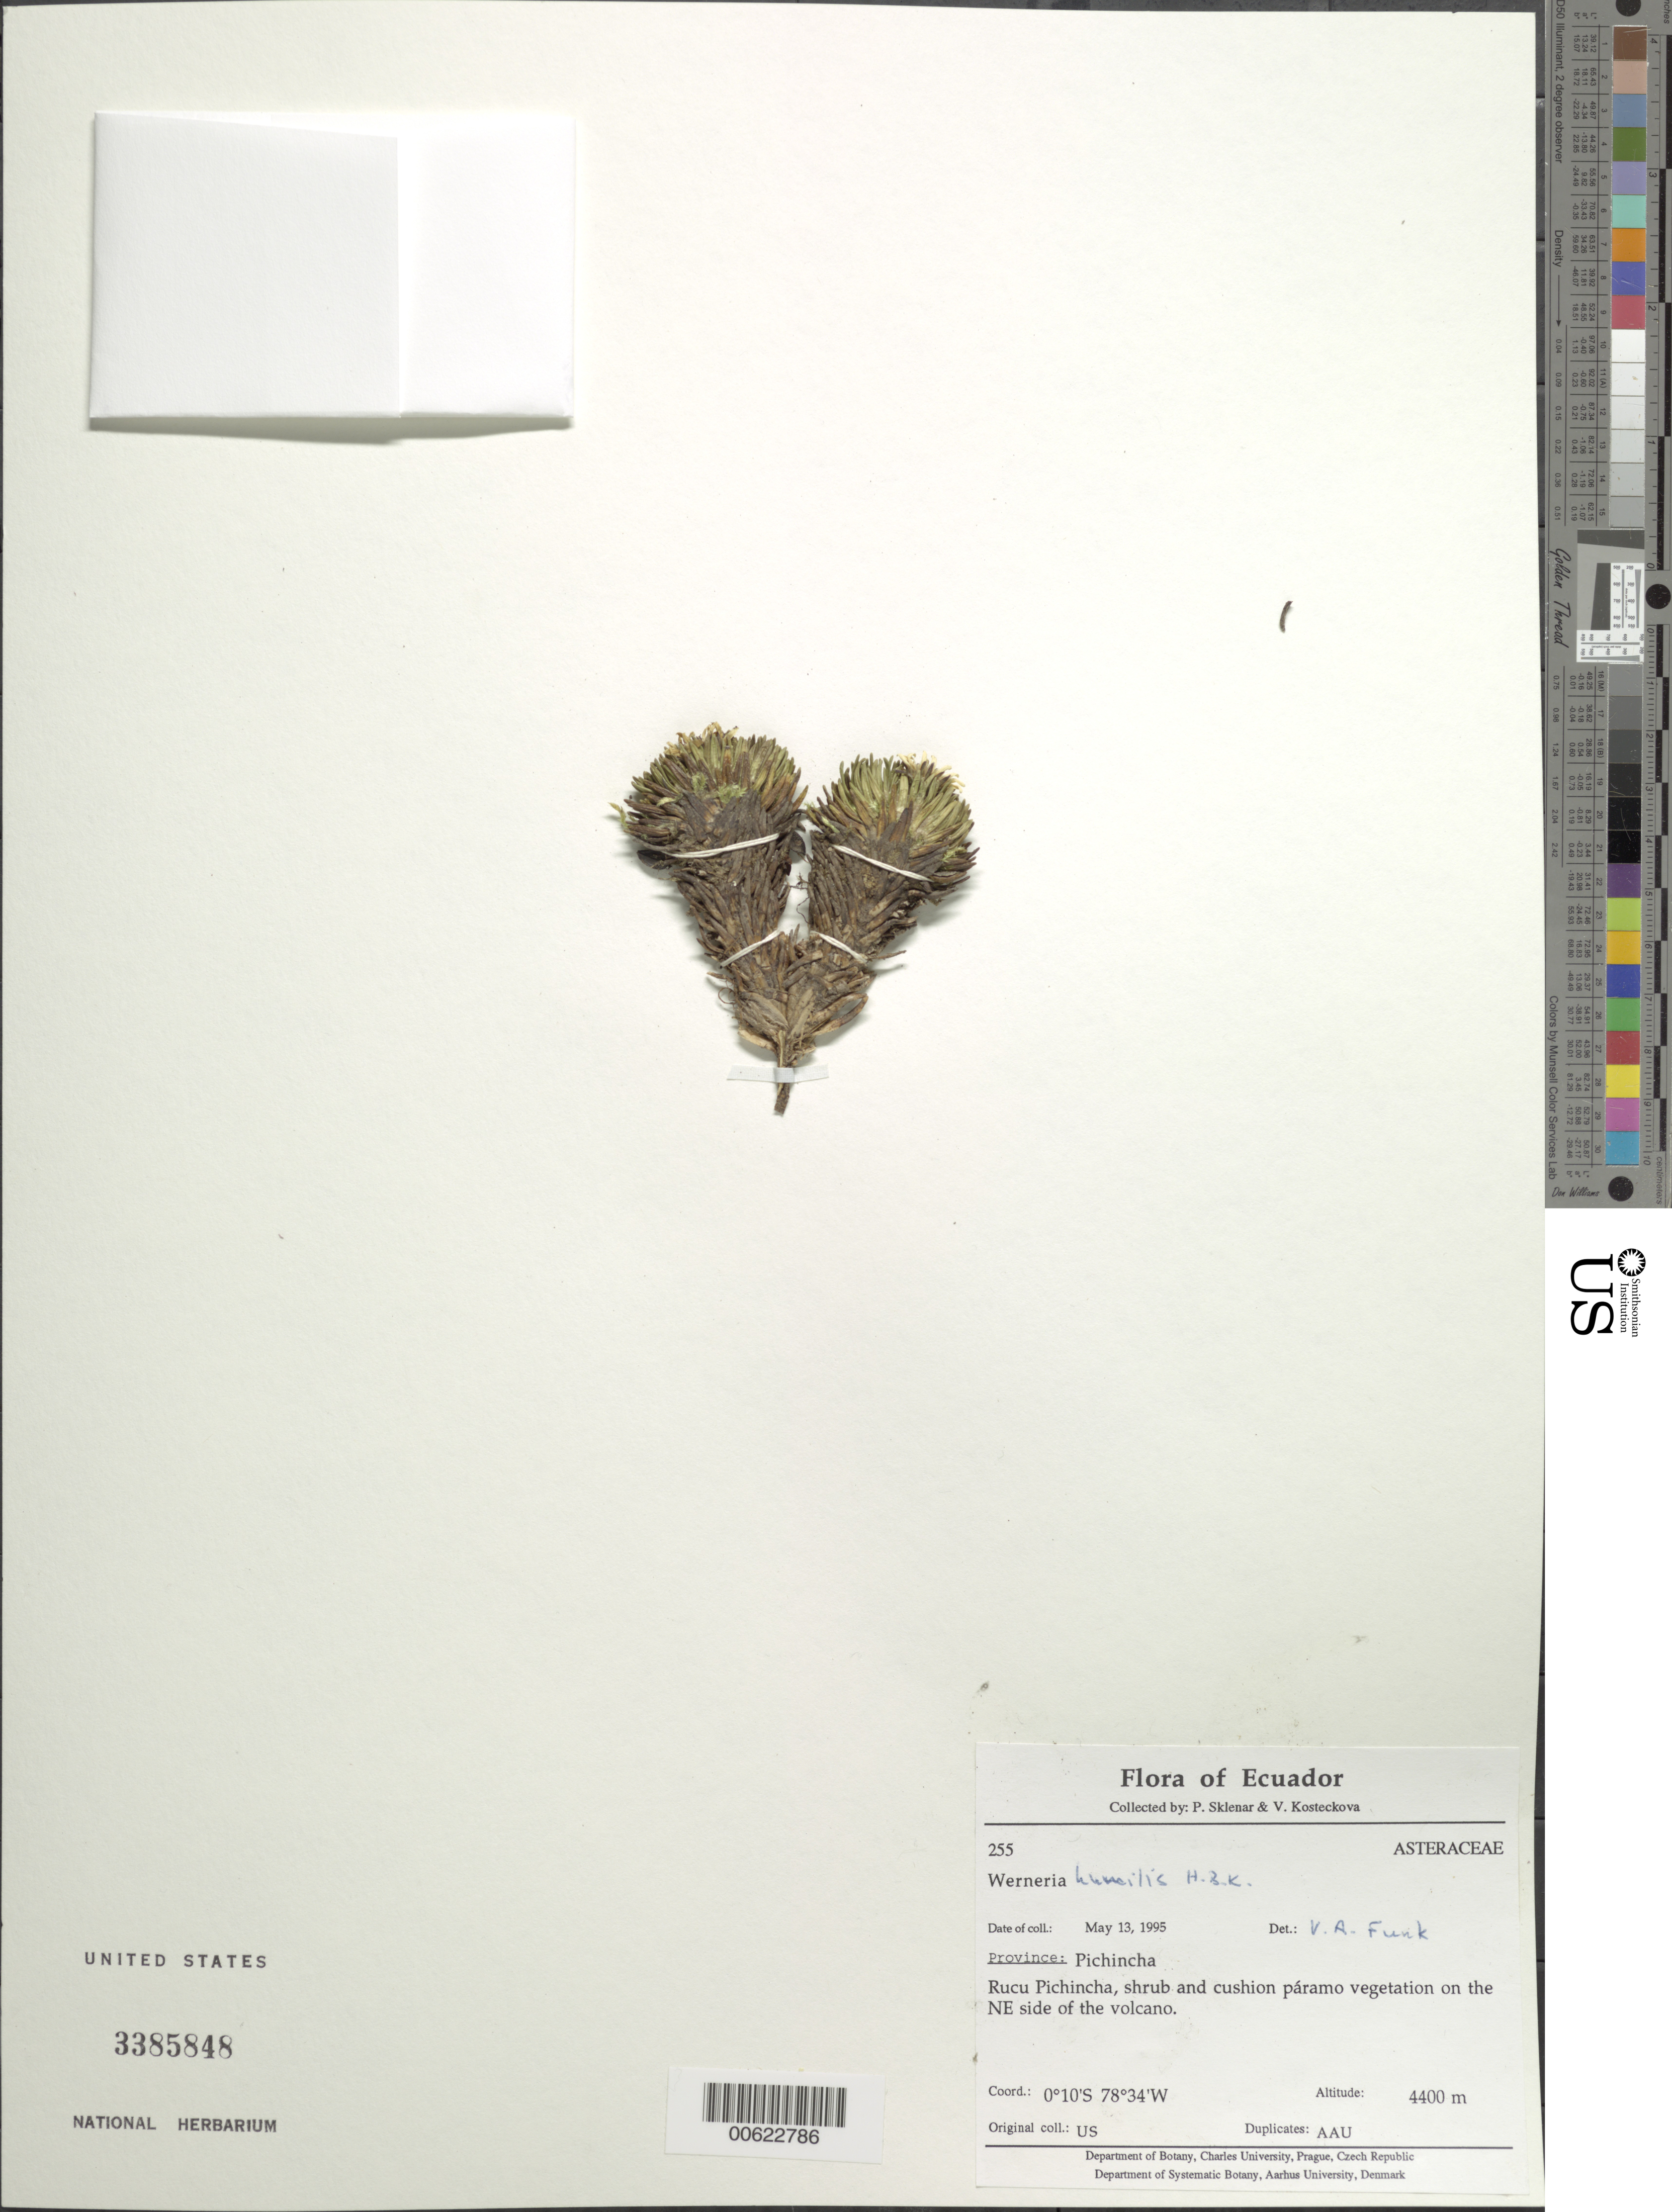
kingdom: Plantae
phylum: Tracheophyta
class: Magnoliopsida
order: Asterales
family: Asteraceae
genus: Xenophyllum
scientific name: Xenophyllum humile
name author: (Kunth) V.A. Funk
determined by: Funk, Vicki A., (BOT), Smithsonian Institution - National Museum of Natural History (UNITED STATES)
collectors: P. Sklenár & V. Kosteckova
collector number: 255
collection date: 1995-05-13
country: Ecuador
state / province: Pichincha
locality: Rucu Pichincha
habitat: Shrub and cusion paramo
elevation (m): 4400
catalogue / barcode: US 3385848